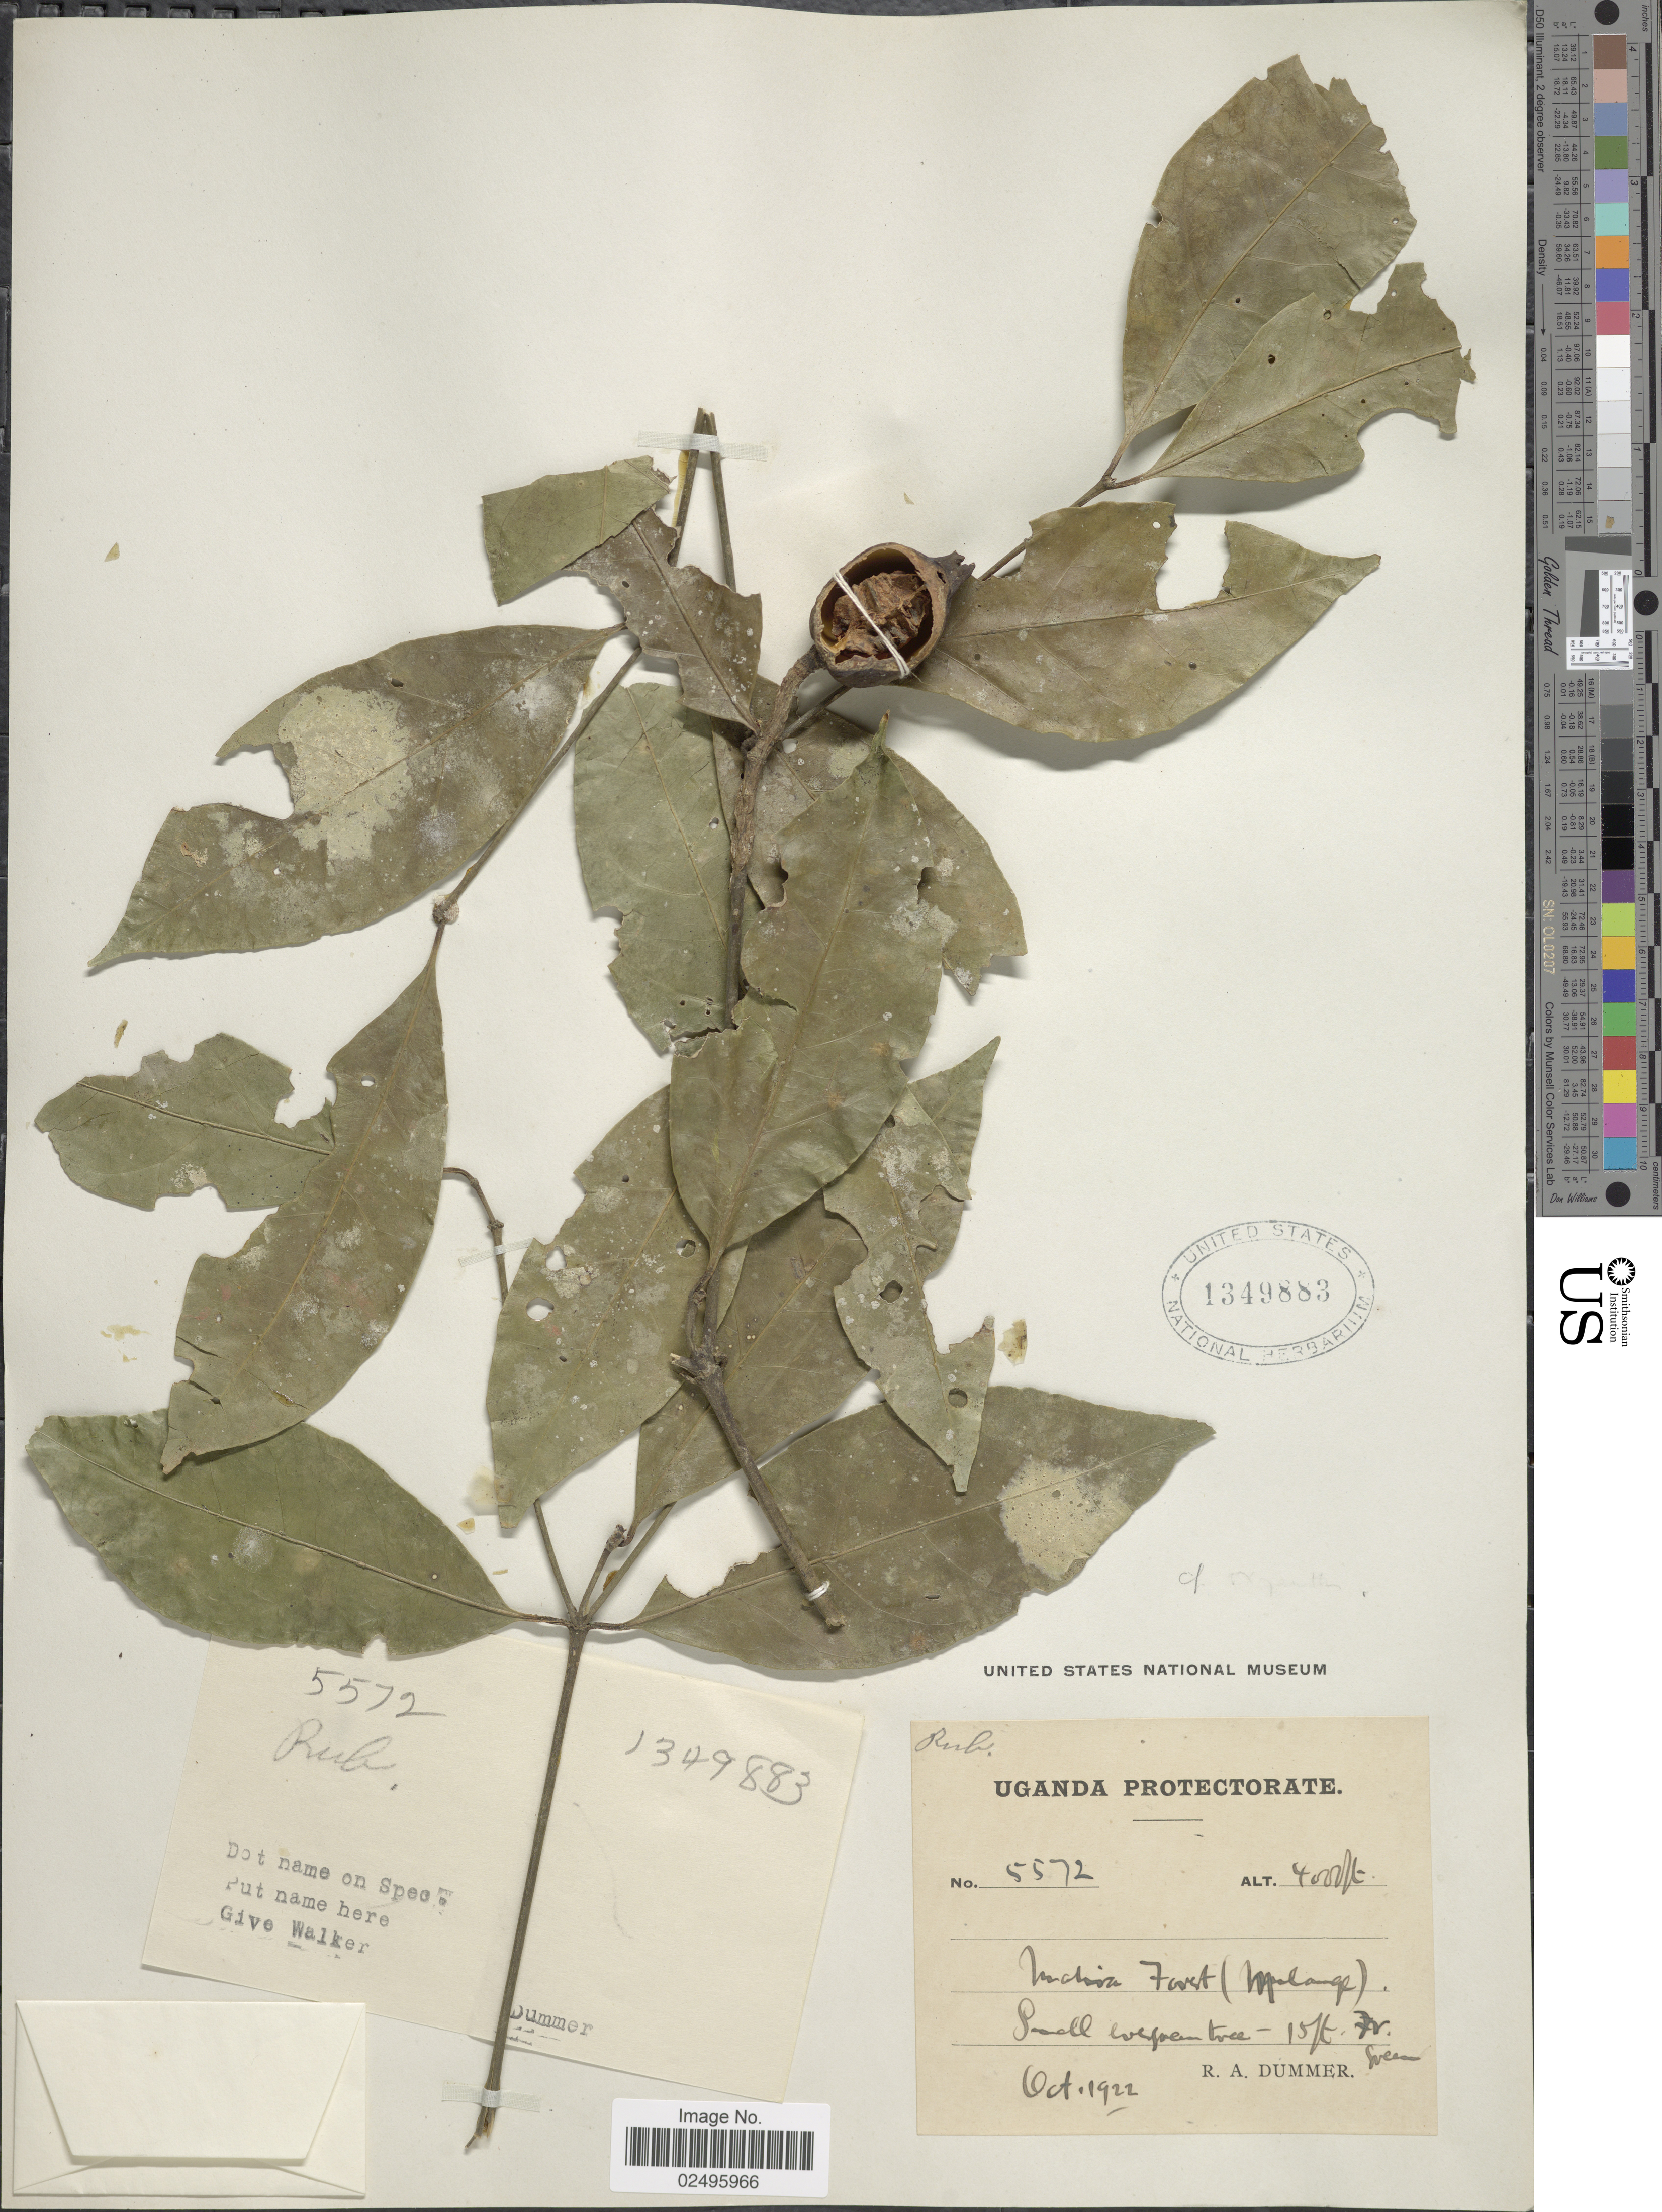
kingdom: Plantae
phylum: Tracheophyta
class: Magnoliopsida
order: Gentianales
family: Rubiaceae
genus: Rothmannia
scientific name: Rothmannia sp.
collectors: R. Dümmer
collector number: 5572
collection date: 1922-10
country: Uganda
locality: Mabira Forest (Mulange)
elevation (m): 1219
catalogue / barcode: US 1349883